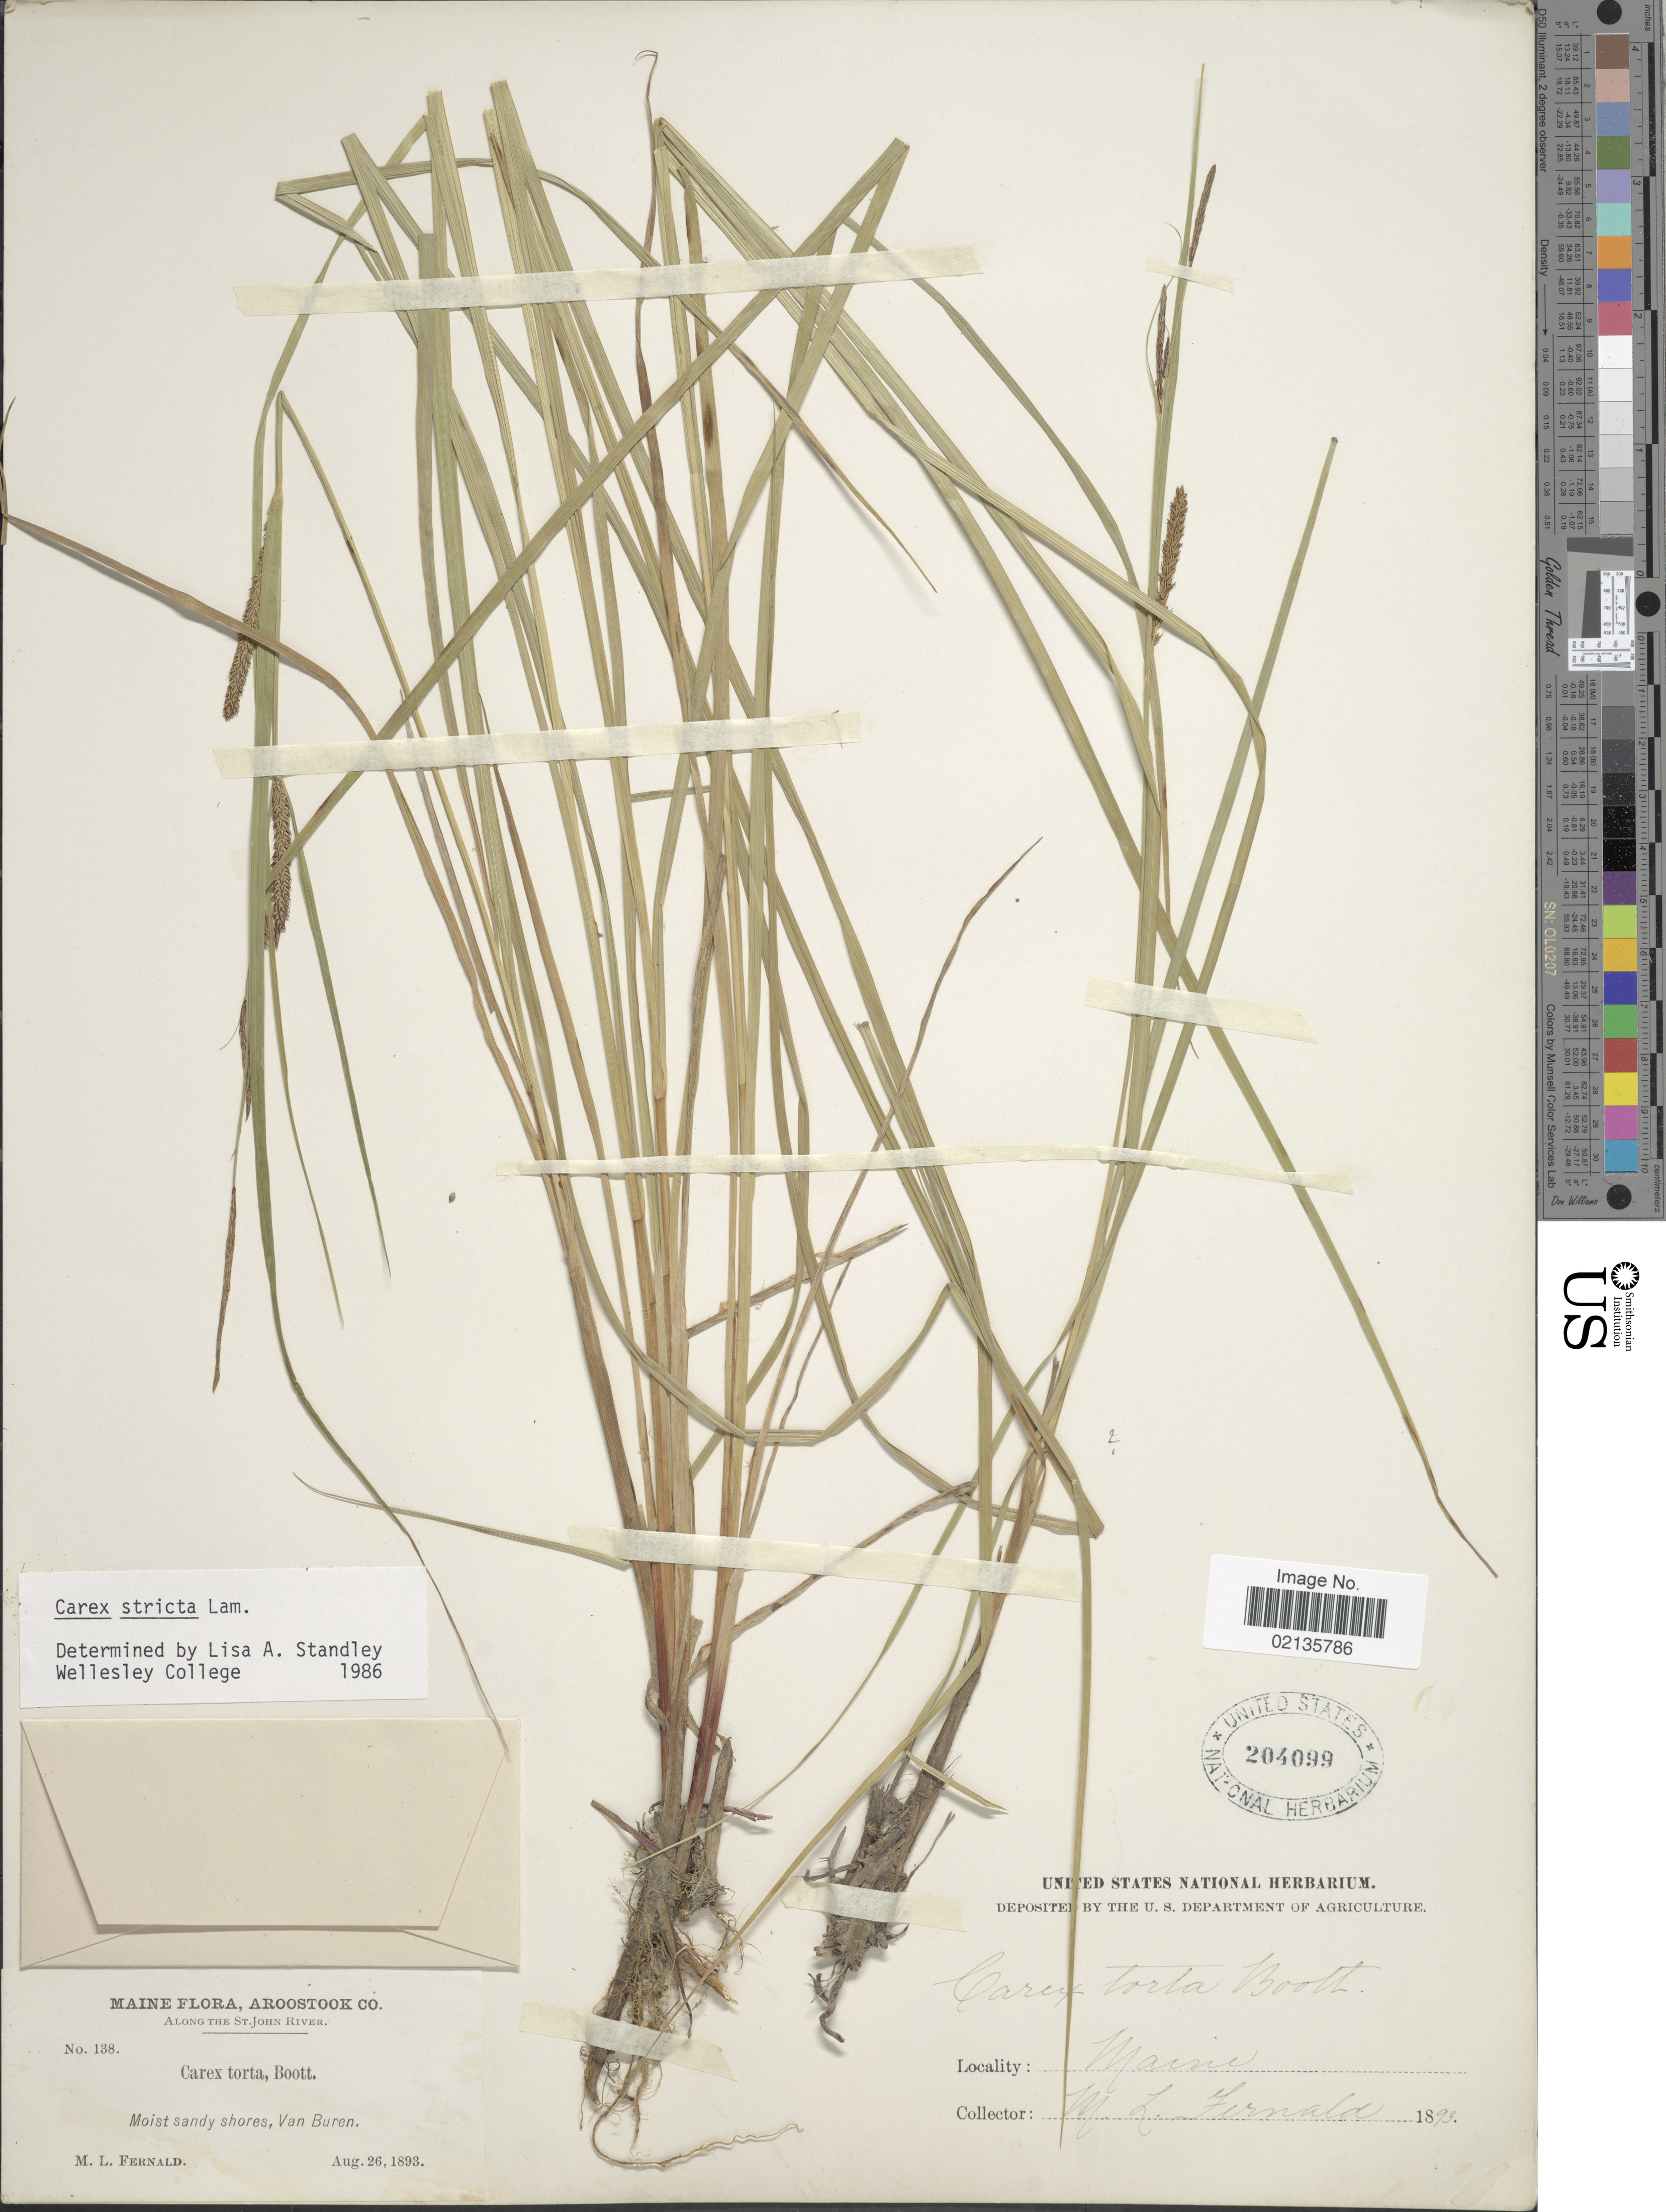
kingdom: Plantae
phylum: Tracheophyta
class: Liliopsida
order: Poales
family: Cyperaceae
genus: Carex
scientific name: Carex stricta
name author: Lam.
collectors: M. L. Fernald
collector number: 138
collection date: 1893-08-26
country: United States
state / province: Maine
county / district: Aroostook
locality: Moist sand shores, Van Buren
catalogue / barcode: US 204099